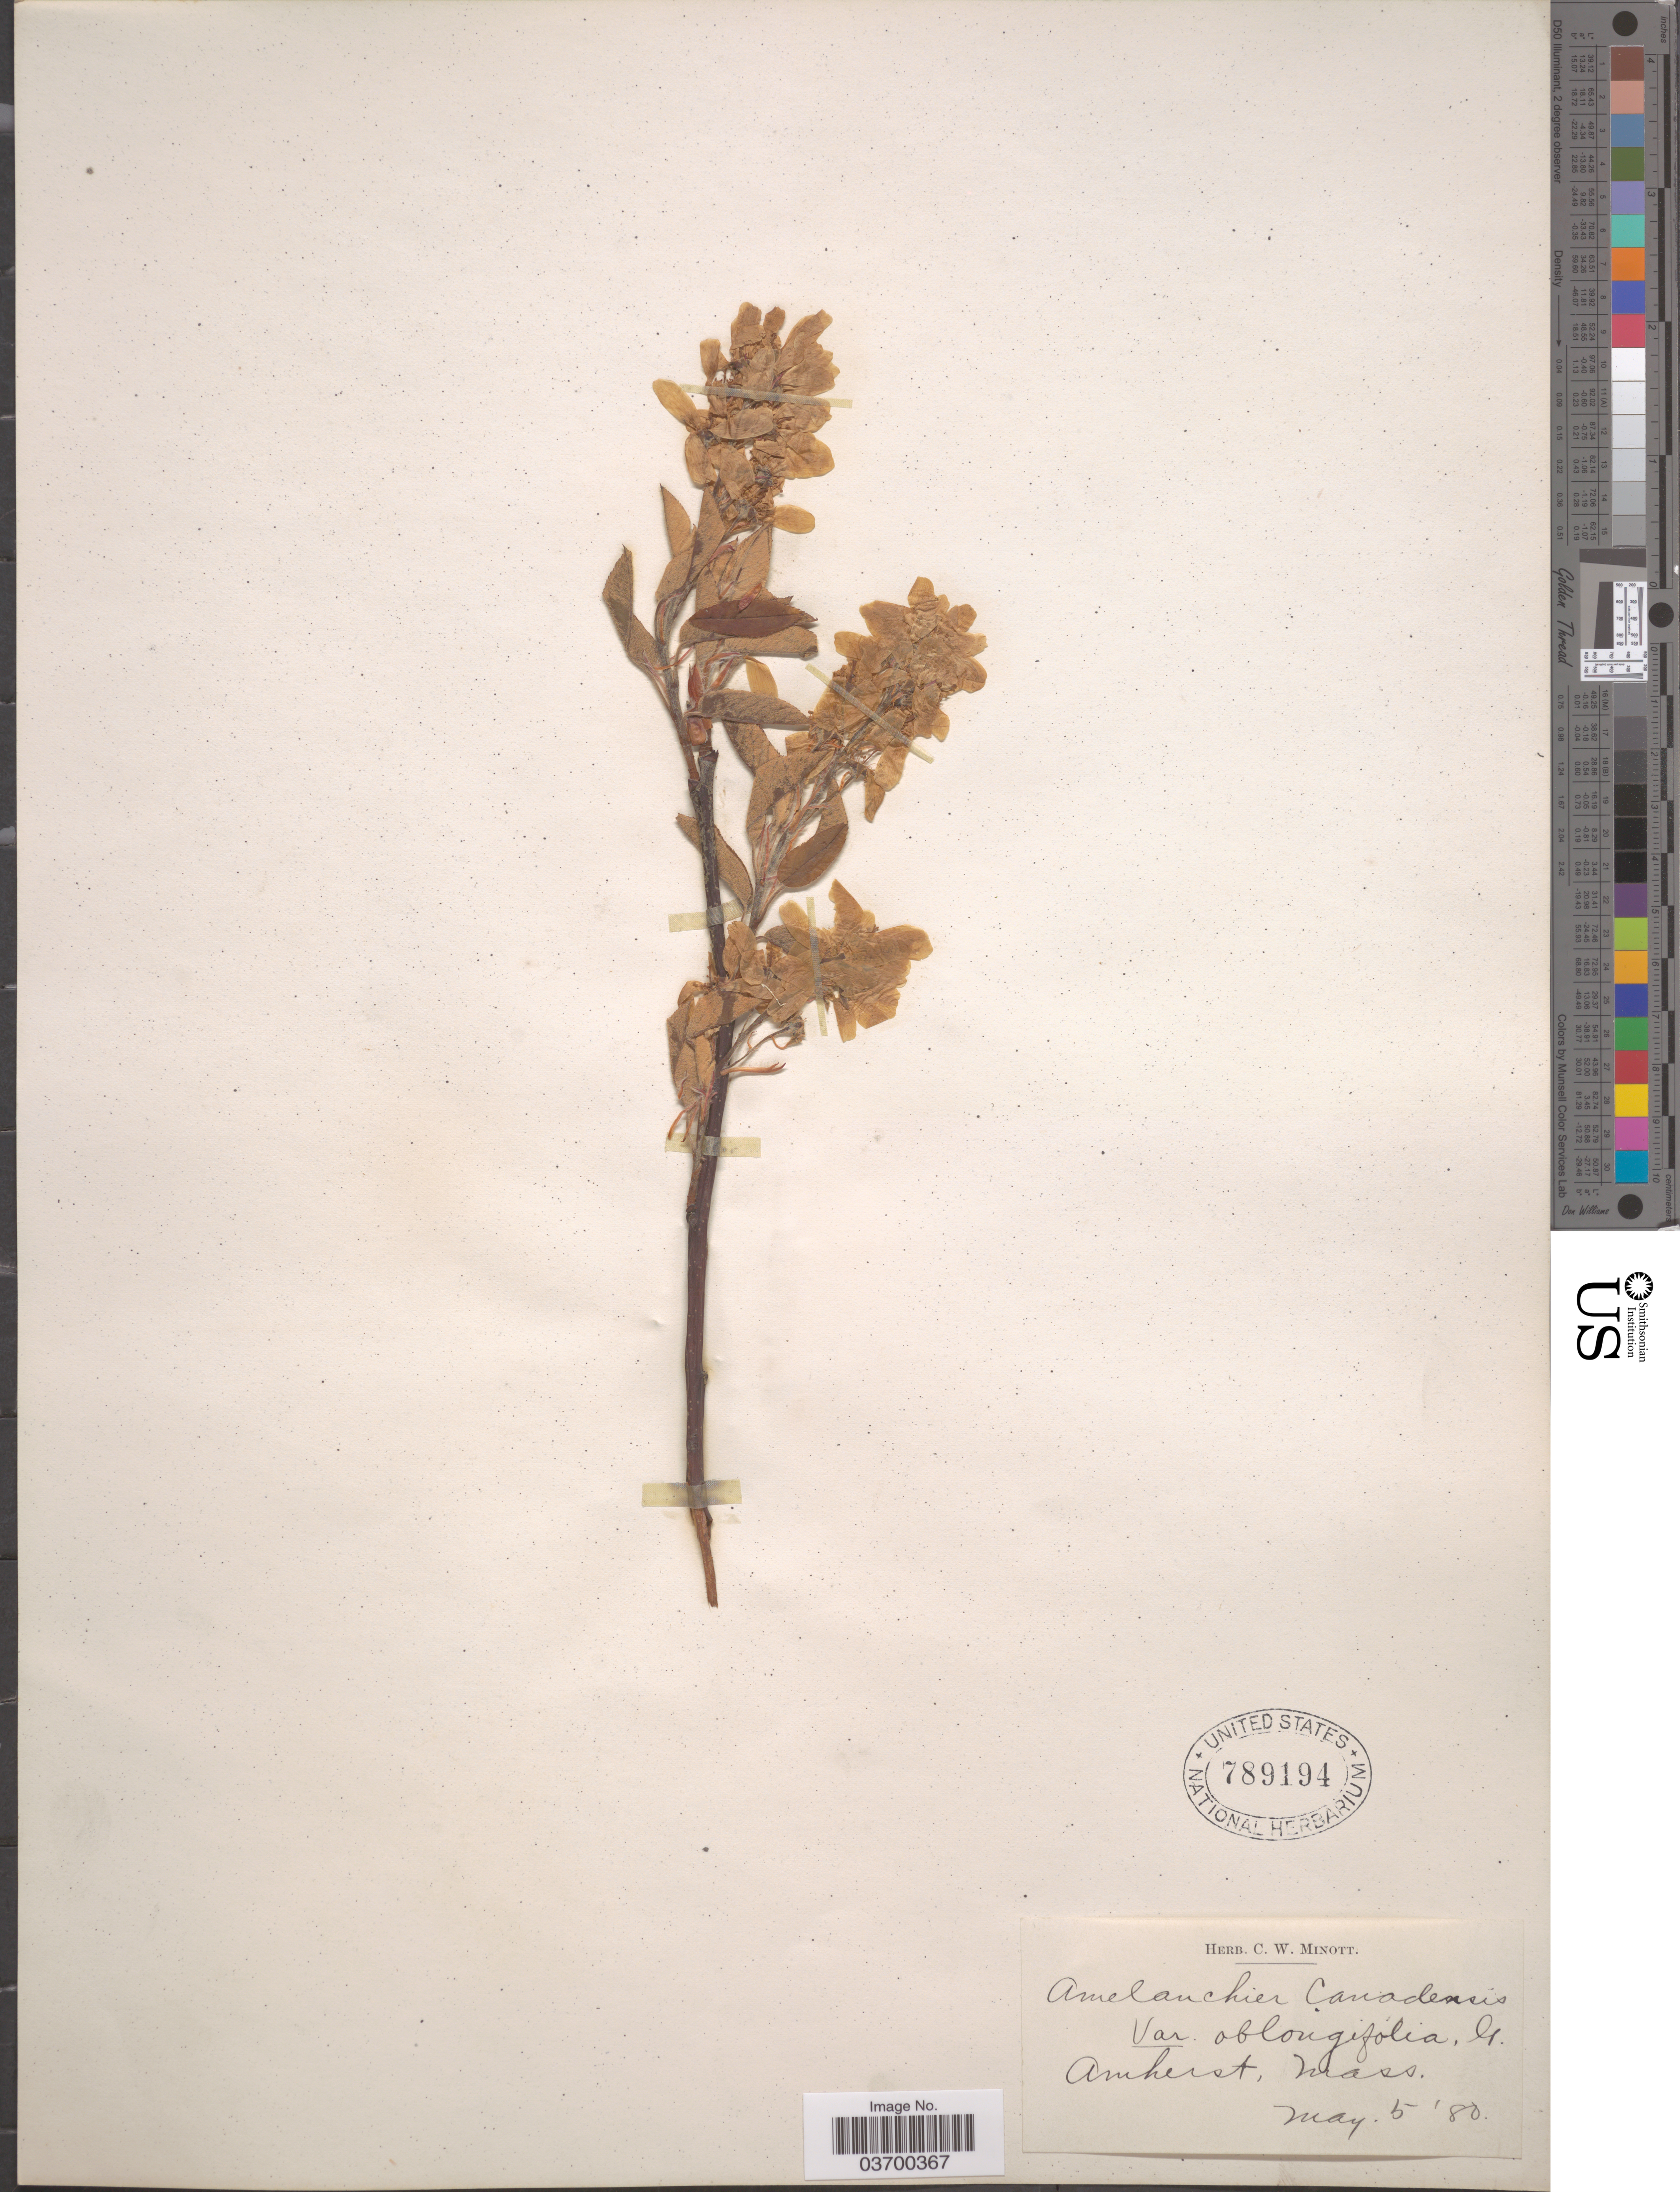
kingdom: Plantae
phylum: Tracheophyta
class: Magnoliopsida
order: Rosales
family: Rosaceae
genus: Amelanchier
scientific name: Amelanchier canadensis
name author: (L.) Medic.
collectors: ex herb. C. W. Minott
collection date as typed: Transcribed d/m/y: 5/5/80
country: United States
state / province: Massachusetts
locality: Amherst.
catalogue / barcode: US 789194